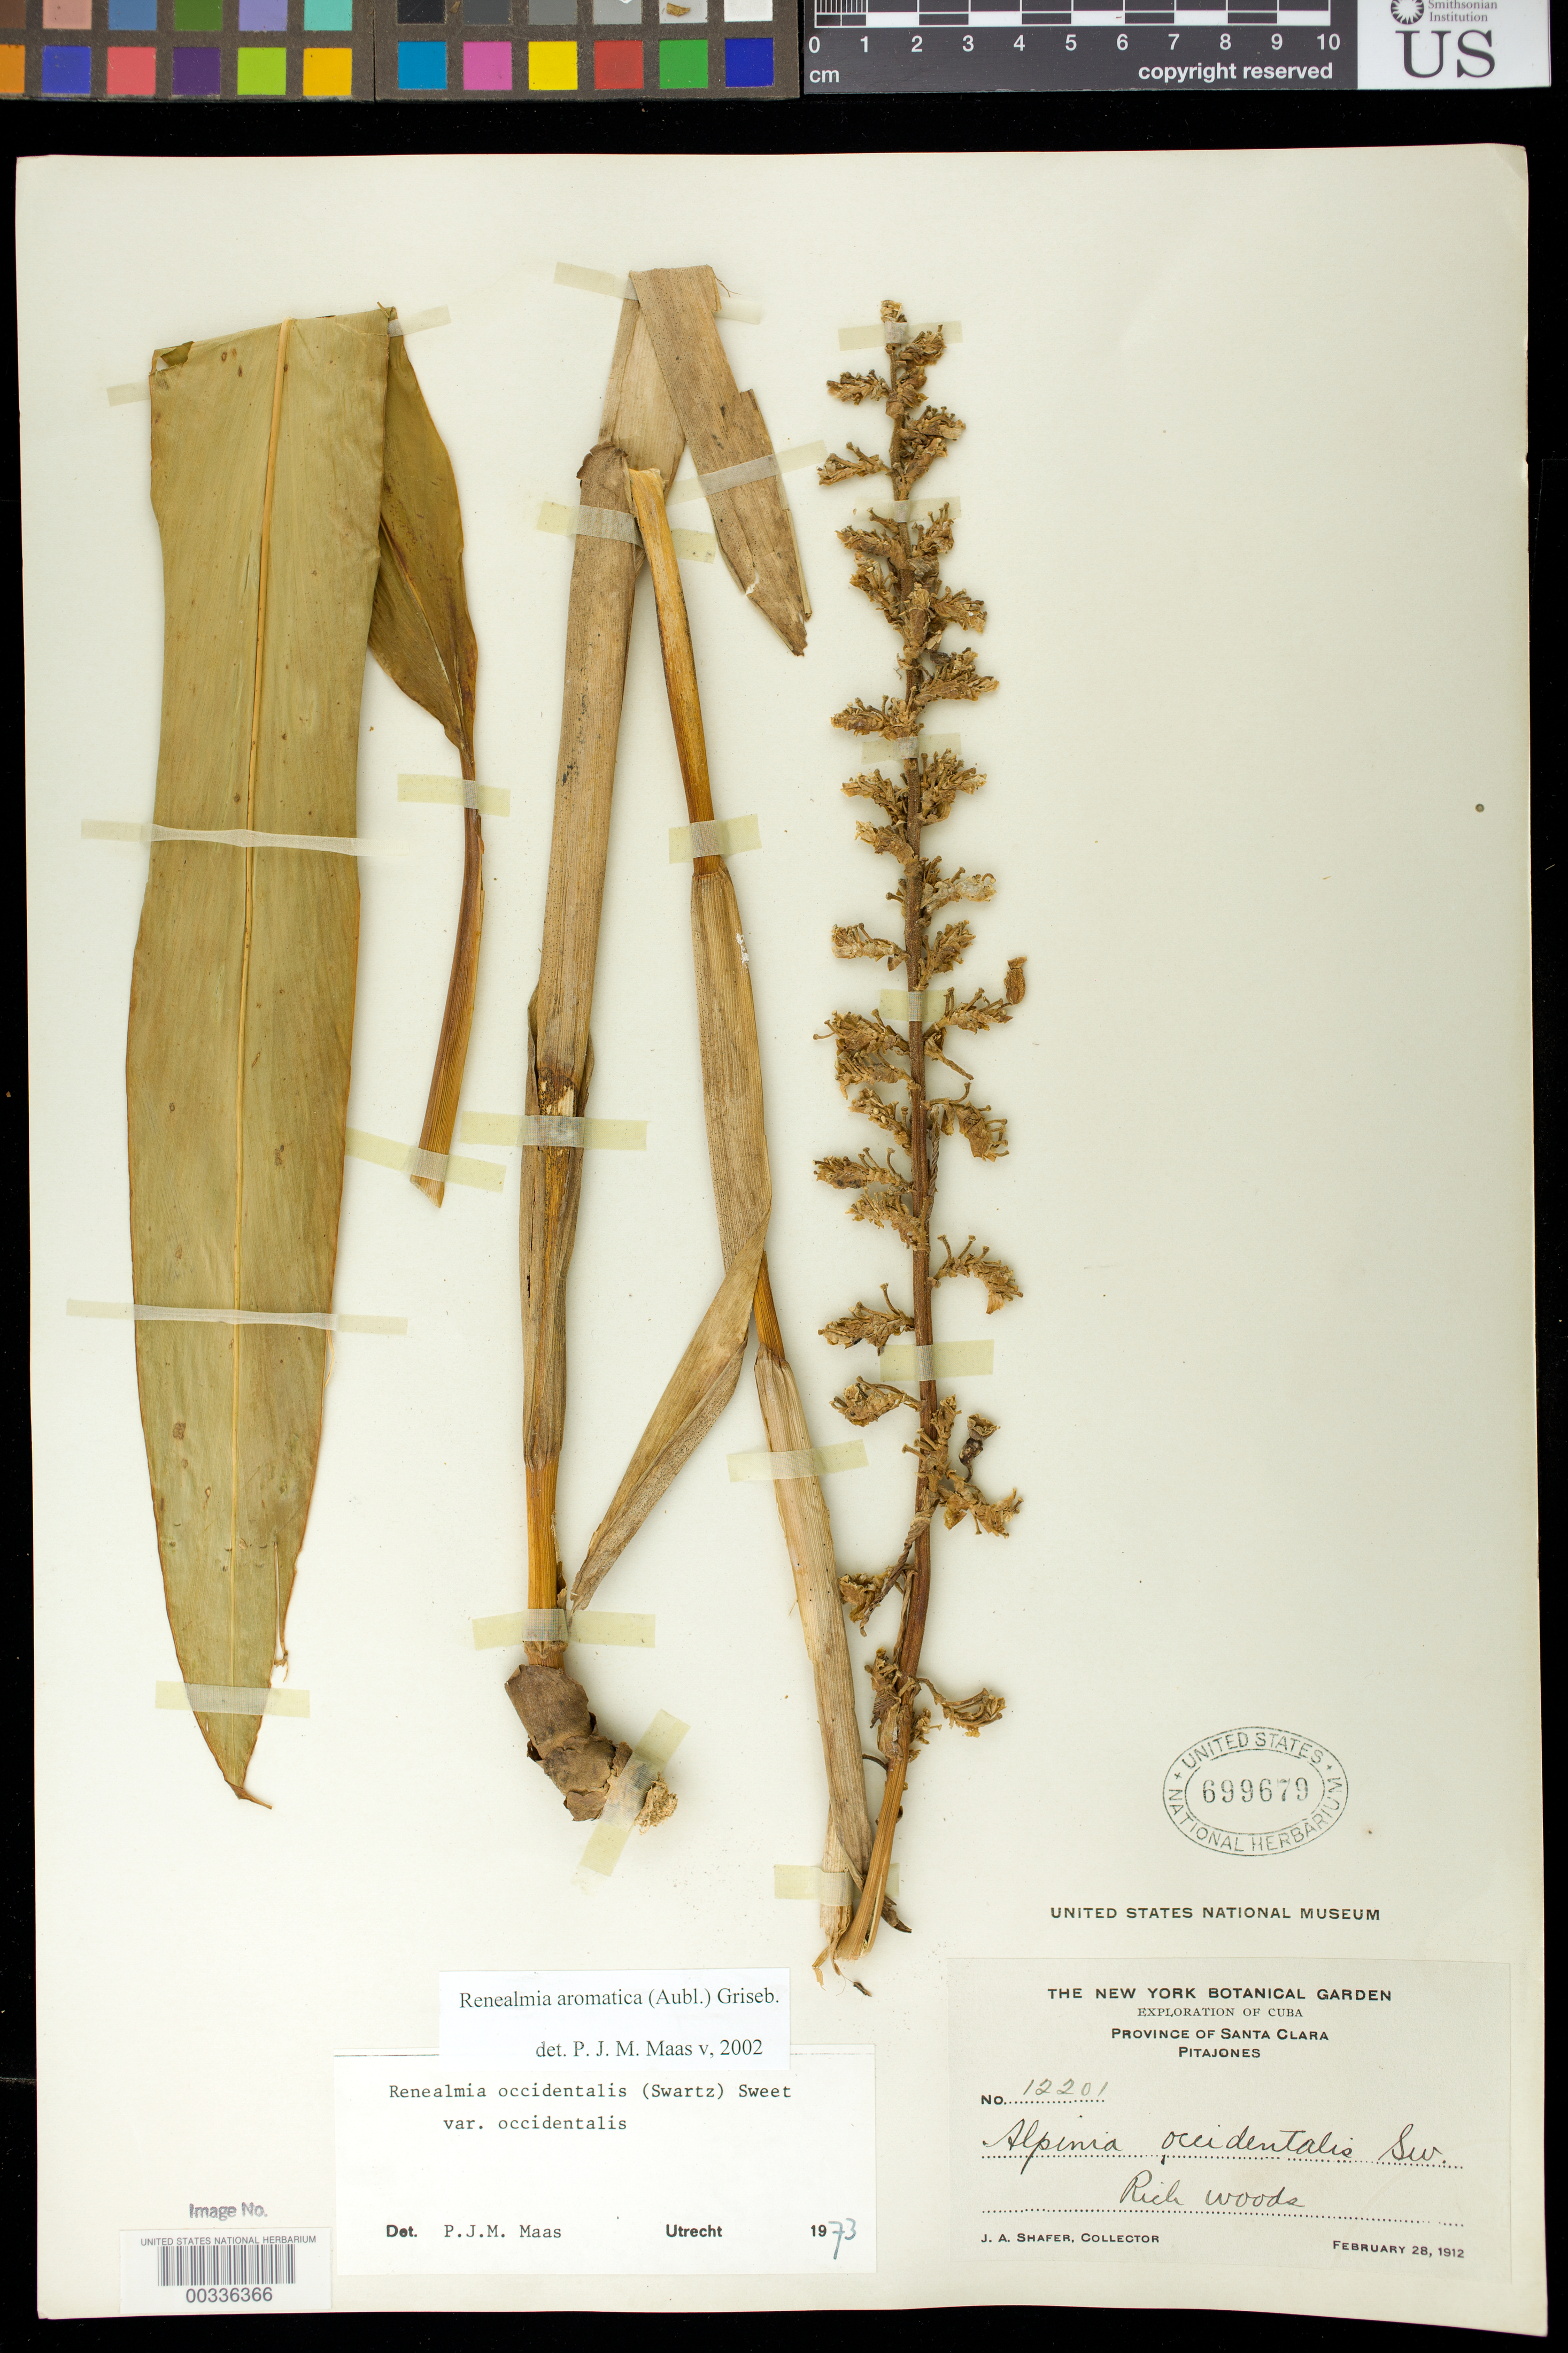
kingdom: Plantae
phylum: Tracheophyta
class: Liliopsida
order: Zingiberales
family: Zingiberaceae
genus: Renealmia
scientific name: Renealmia aromatica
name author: (Aubl.) Griseb.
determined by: Maas, Paul J. M.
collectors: J. A. Shafer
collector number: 12201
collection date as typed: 28 Feb 1912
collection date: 1912-02-28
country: Cuba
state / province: Las Villas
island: Greater Antilles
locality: Prov of santa clara, pitajones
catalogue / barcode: US 699679